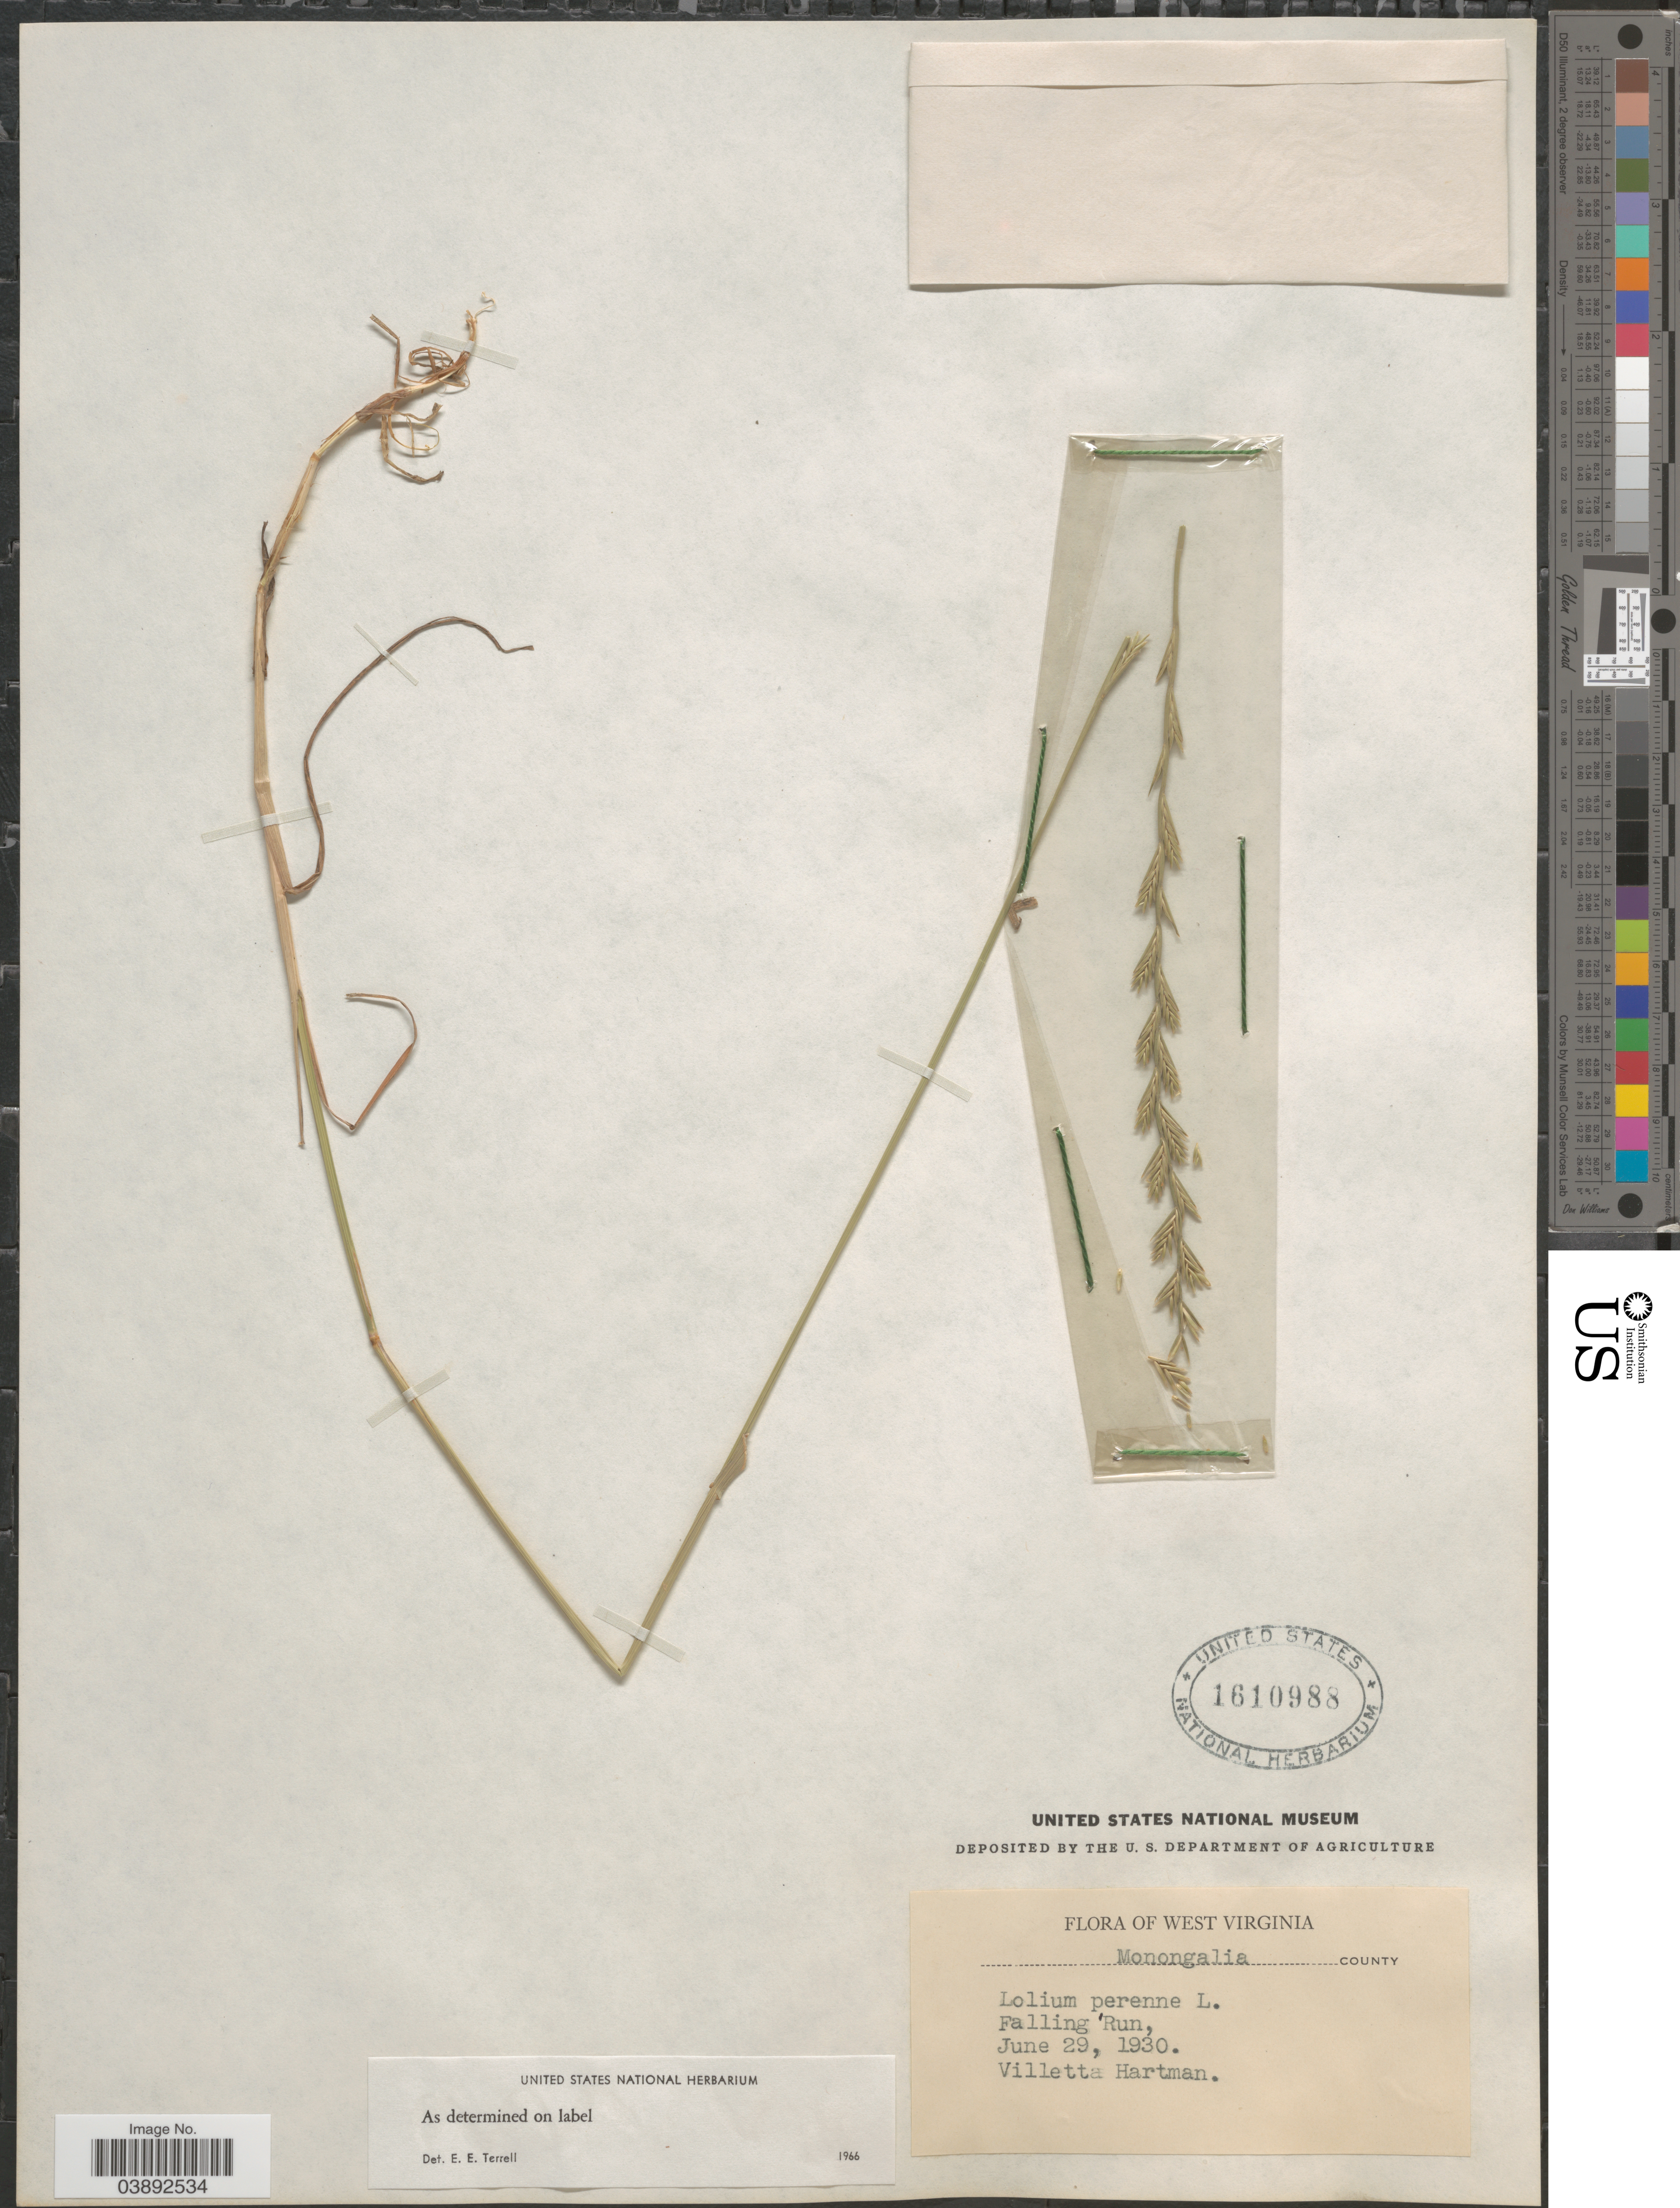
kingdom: Plantae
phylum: Tracheophyta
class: Liliopsida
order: Poales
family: Poaceae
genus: Lolium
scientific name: Lolium perenne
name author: L.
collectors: V. Hartman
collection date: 1930-06-29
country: United States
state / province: West Virginia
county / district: Monongalia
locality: Monongalia County. Falling Run.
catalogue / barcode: US 1610988